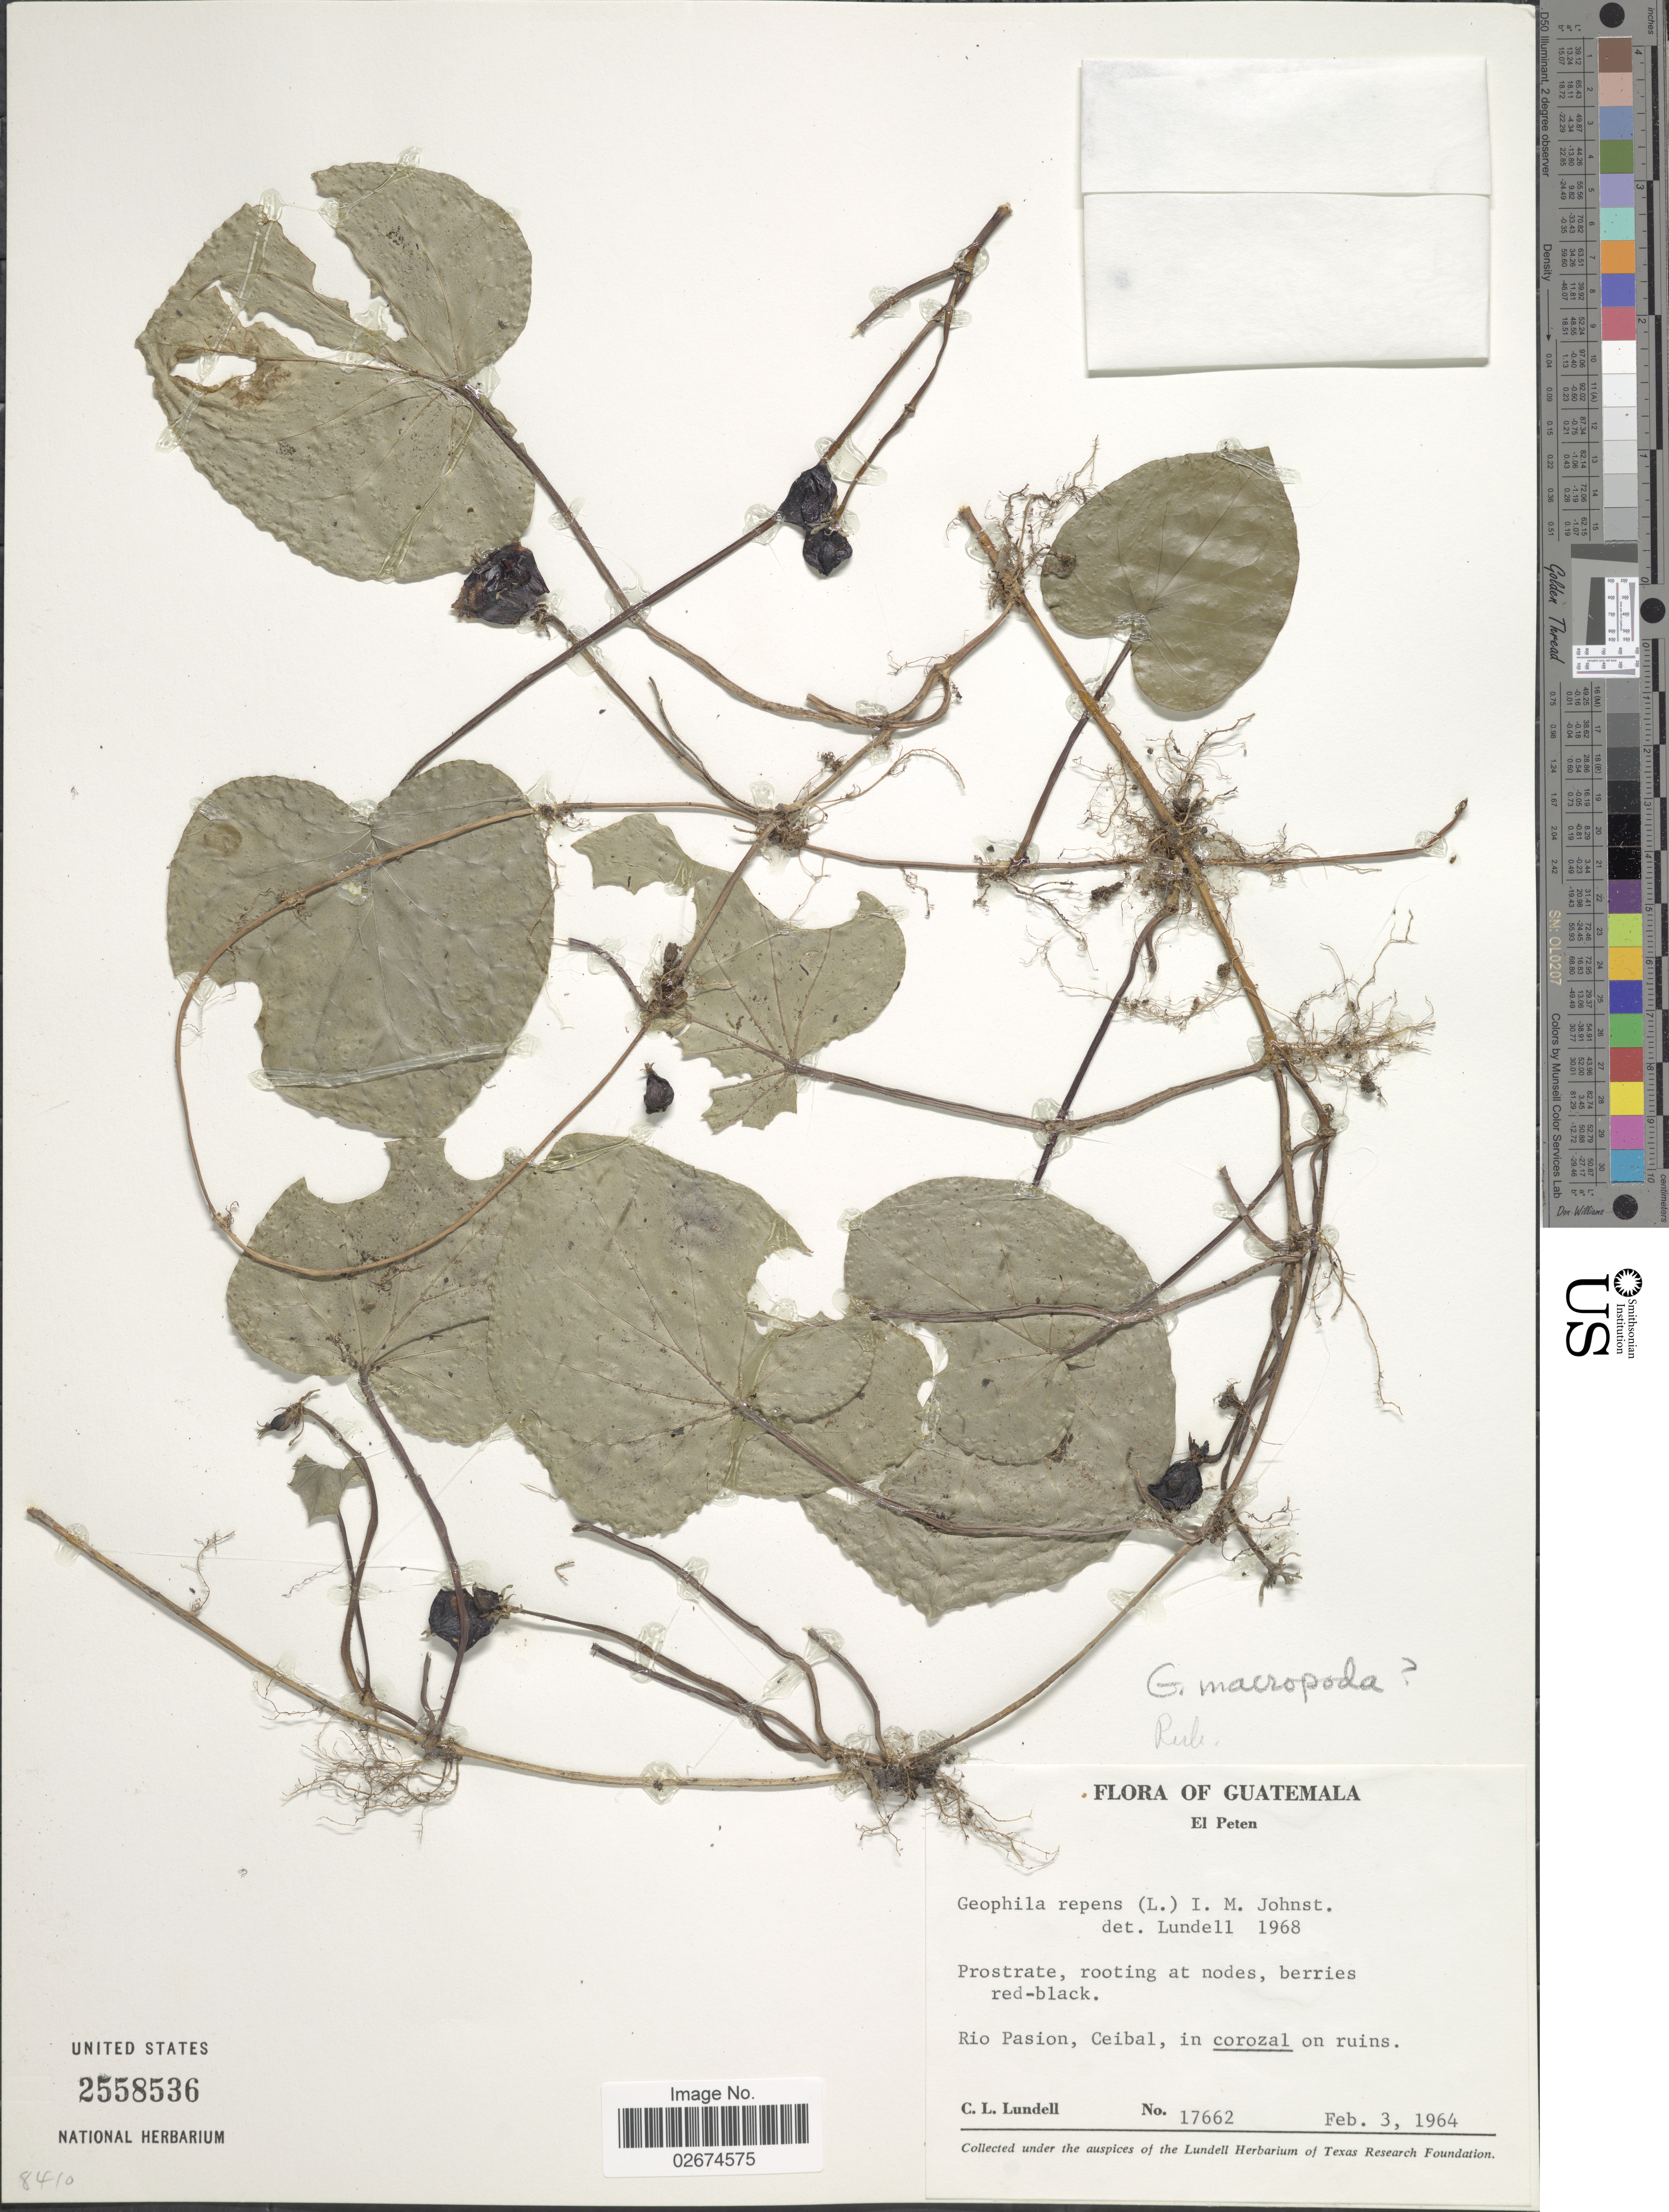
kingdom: Plantae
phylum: Tracheophyta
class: Magnoliopsida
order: Gentianales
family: Rubiaceae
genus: Geophila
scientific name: Geophila macropoda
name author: (Ruiz & Pav.) DC.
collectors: C. L. Lundell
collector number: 17662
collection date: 1964-02-03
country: Guatemala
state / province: El Petén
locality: El Peten. Rio Pasion, Ceibal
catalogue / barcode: US 2558536